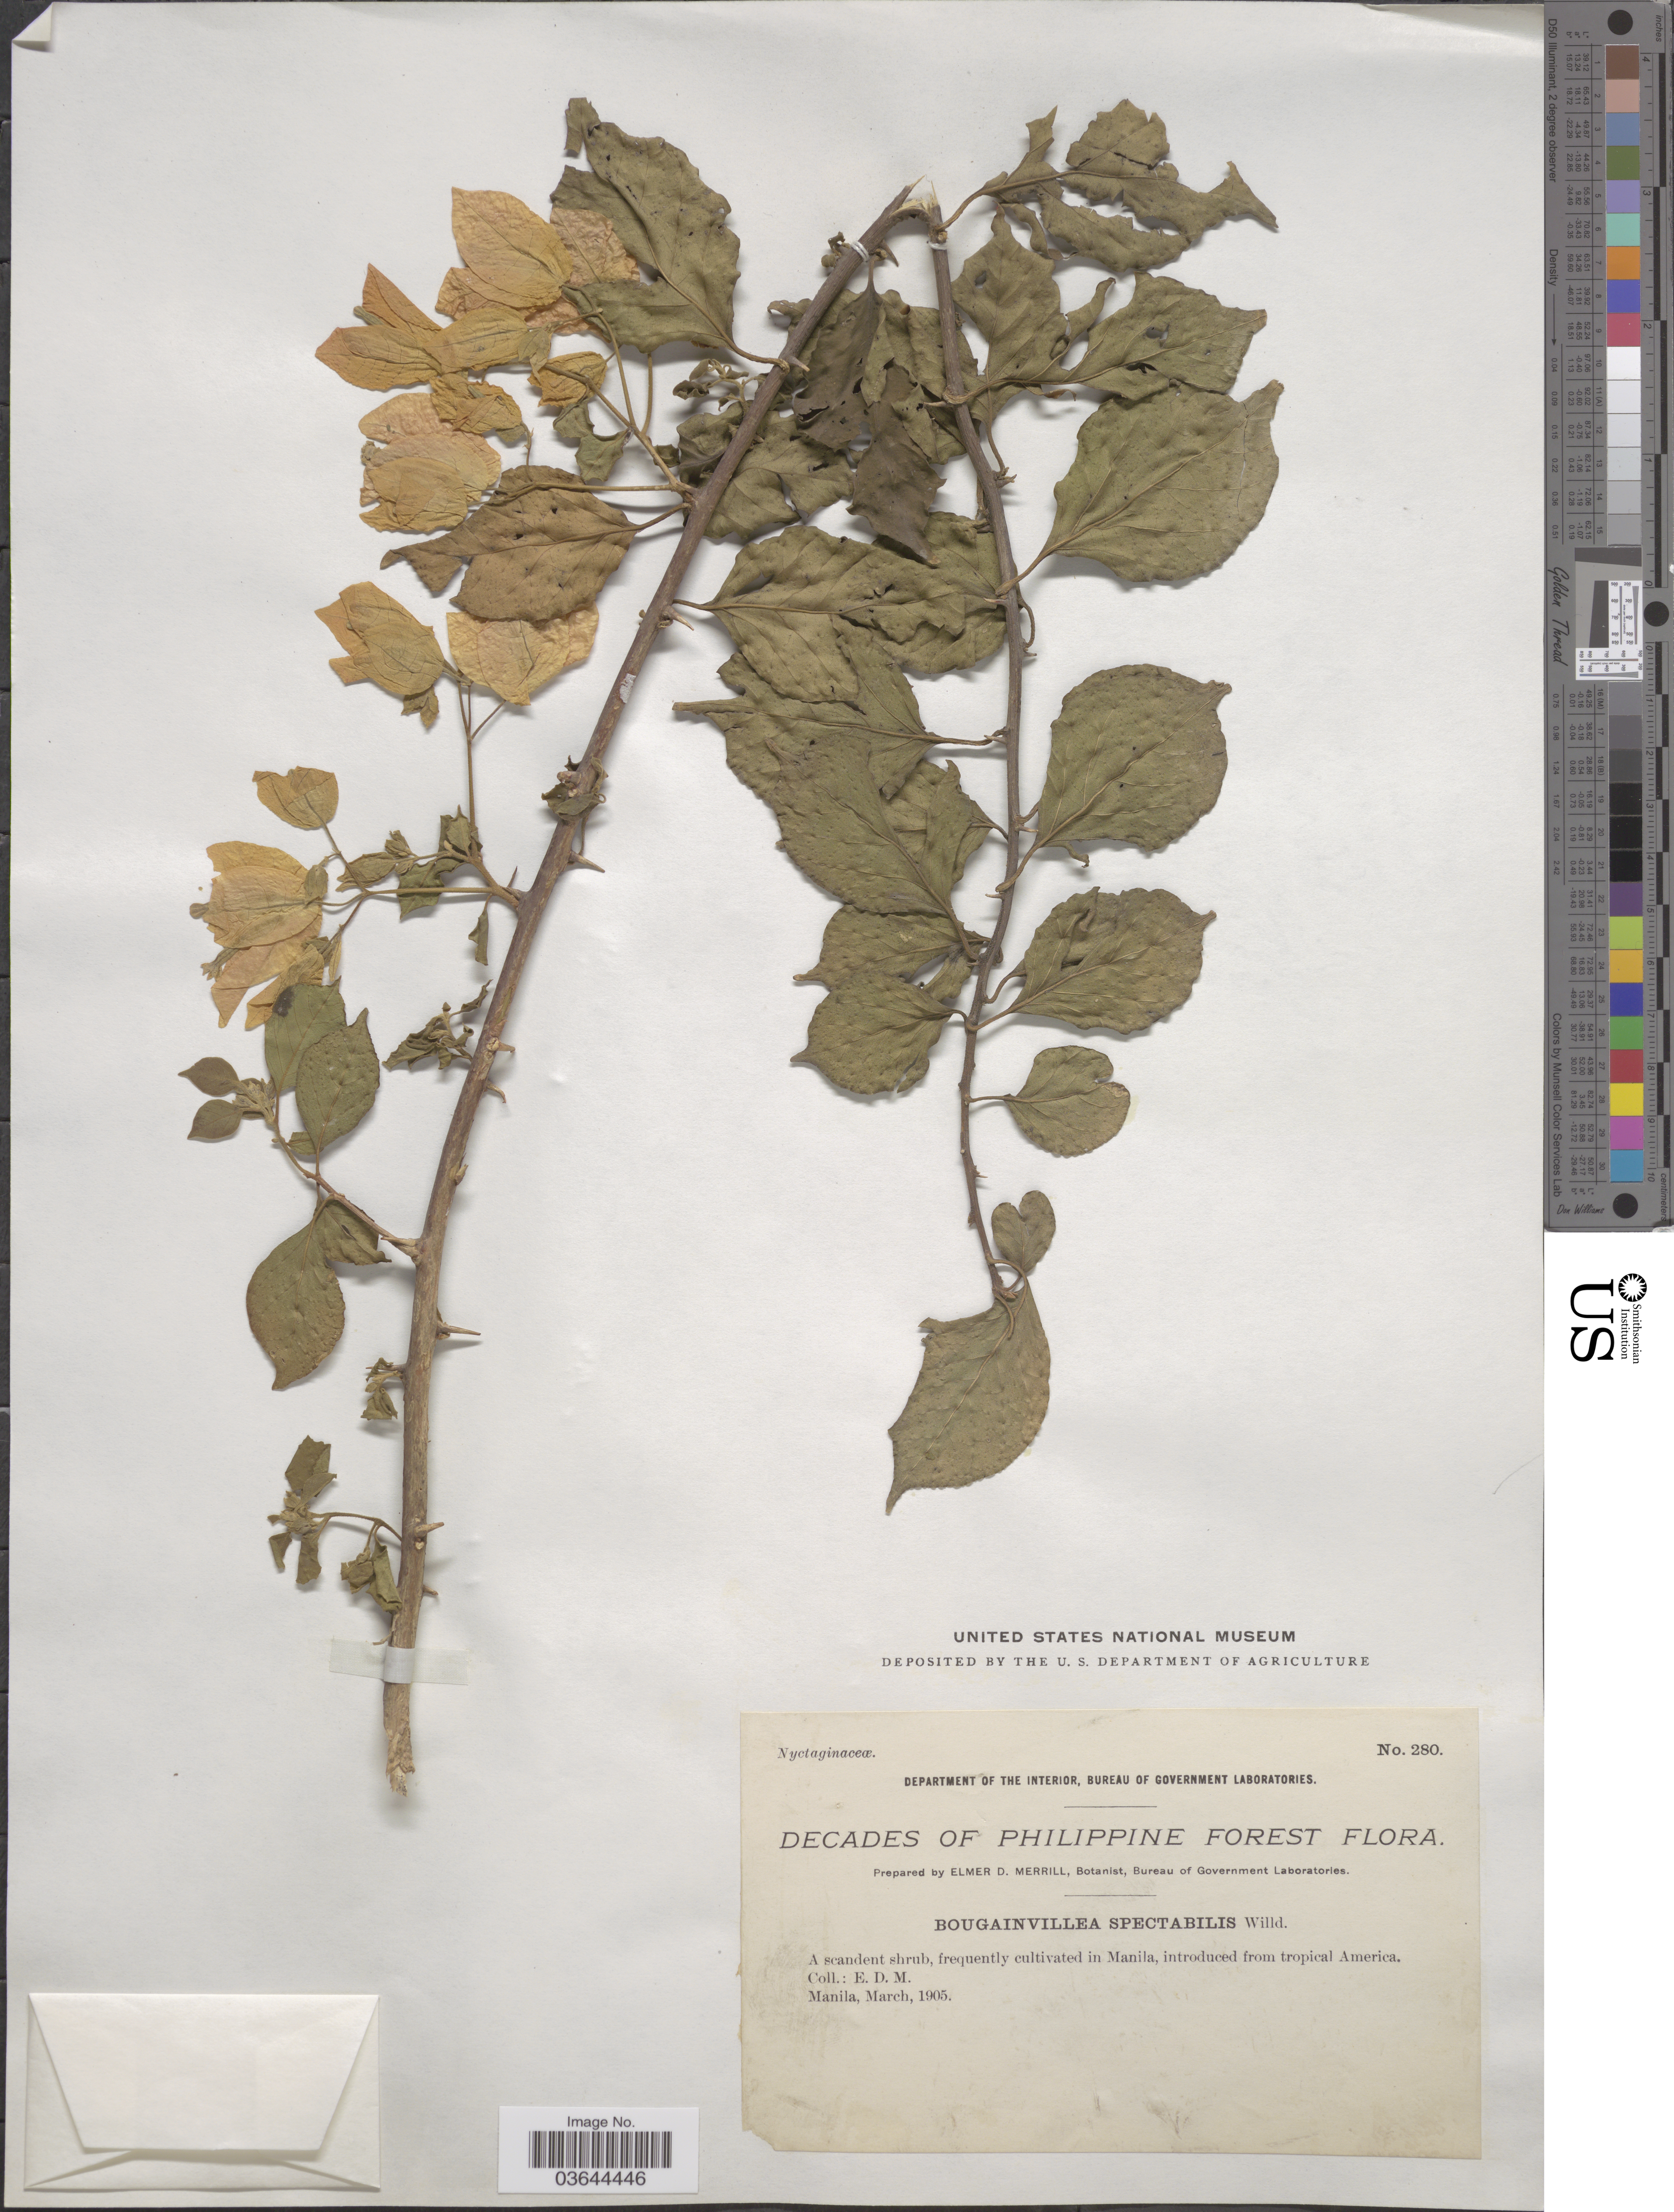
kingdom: Plantae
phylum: Tracheophyta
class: Magnoliopsida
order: Caryophyllales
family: Nyctaginaceae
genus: Bougainvillea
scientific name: Bougainvillea spectabilis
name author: Willd.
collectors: E. D. Merrill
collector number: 280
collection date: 1905-03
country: Philippines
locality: Manila.